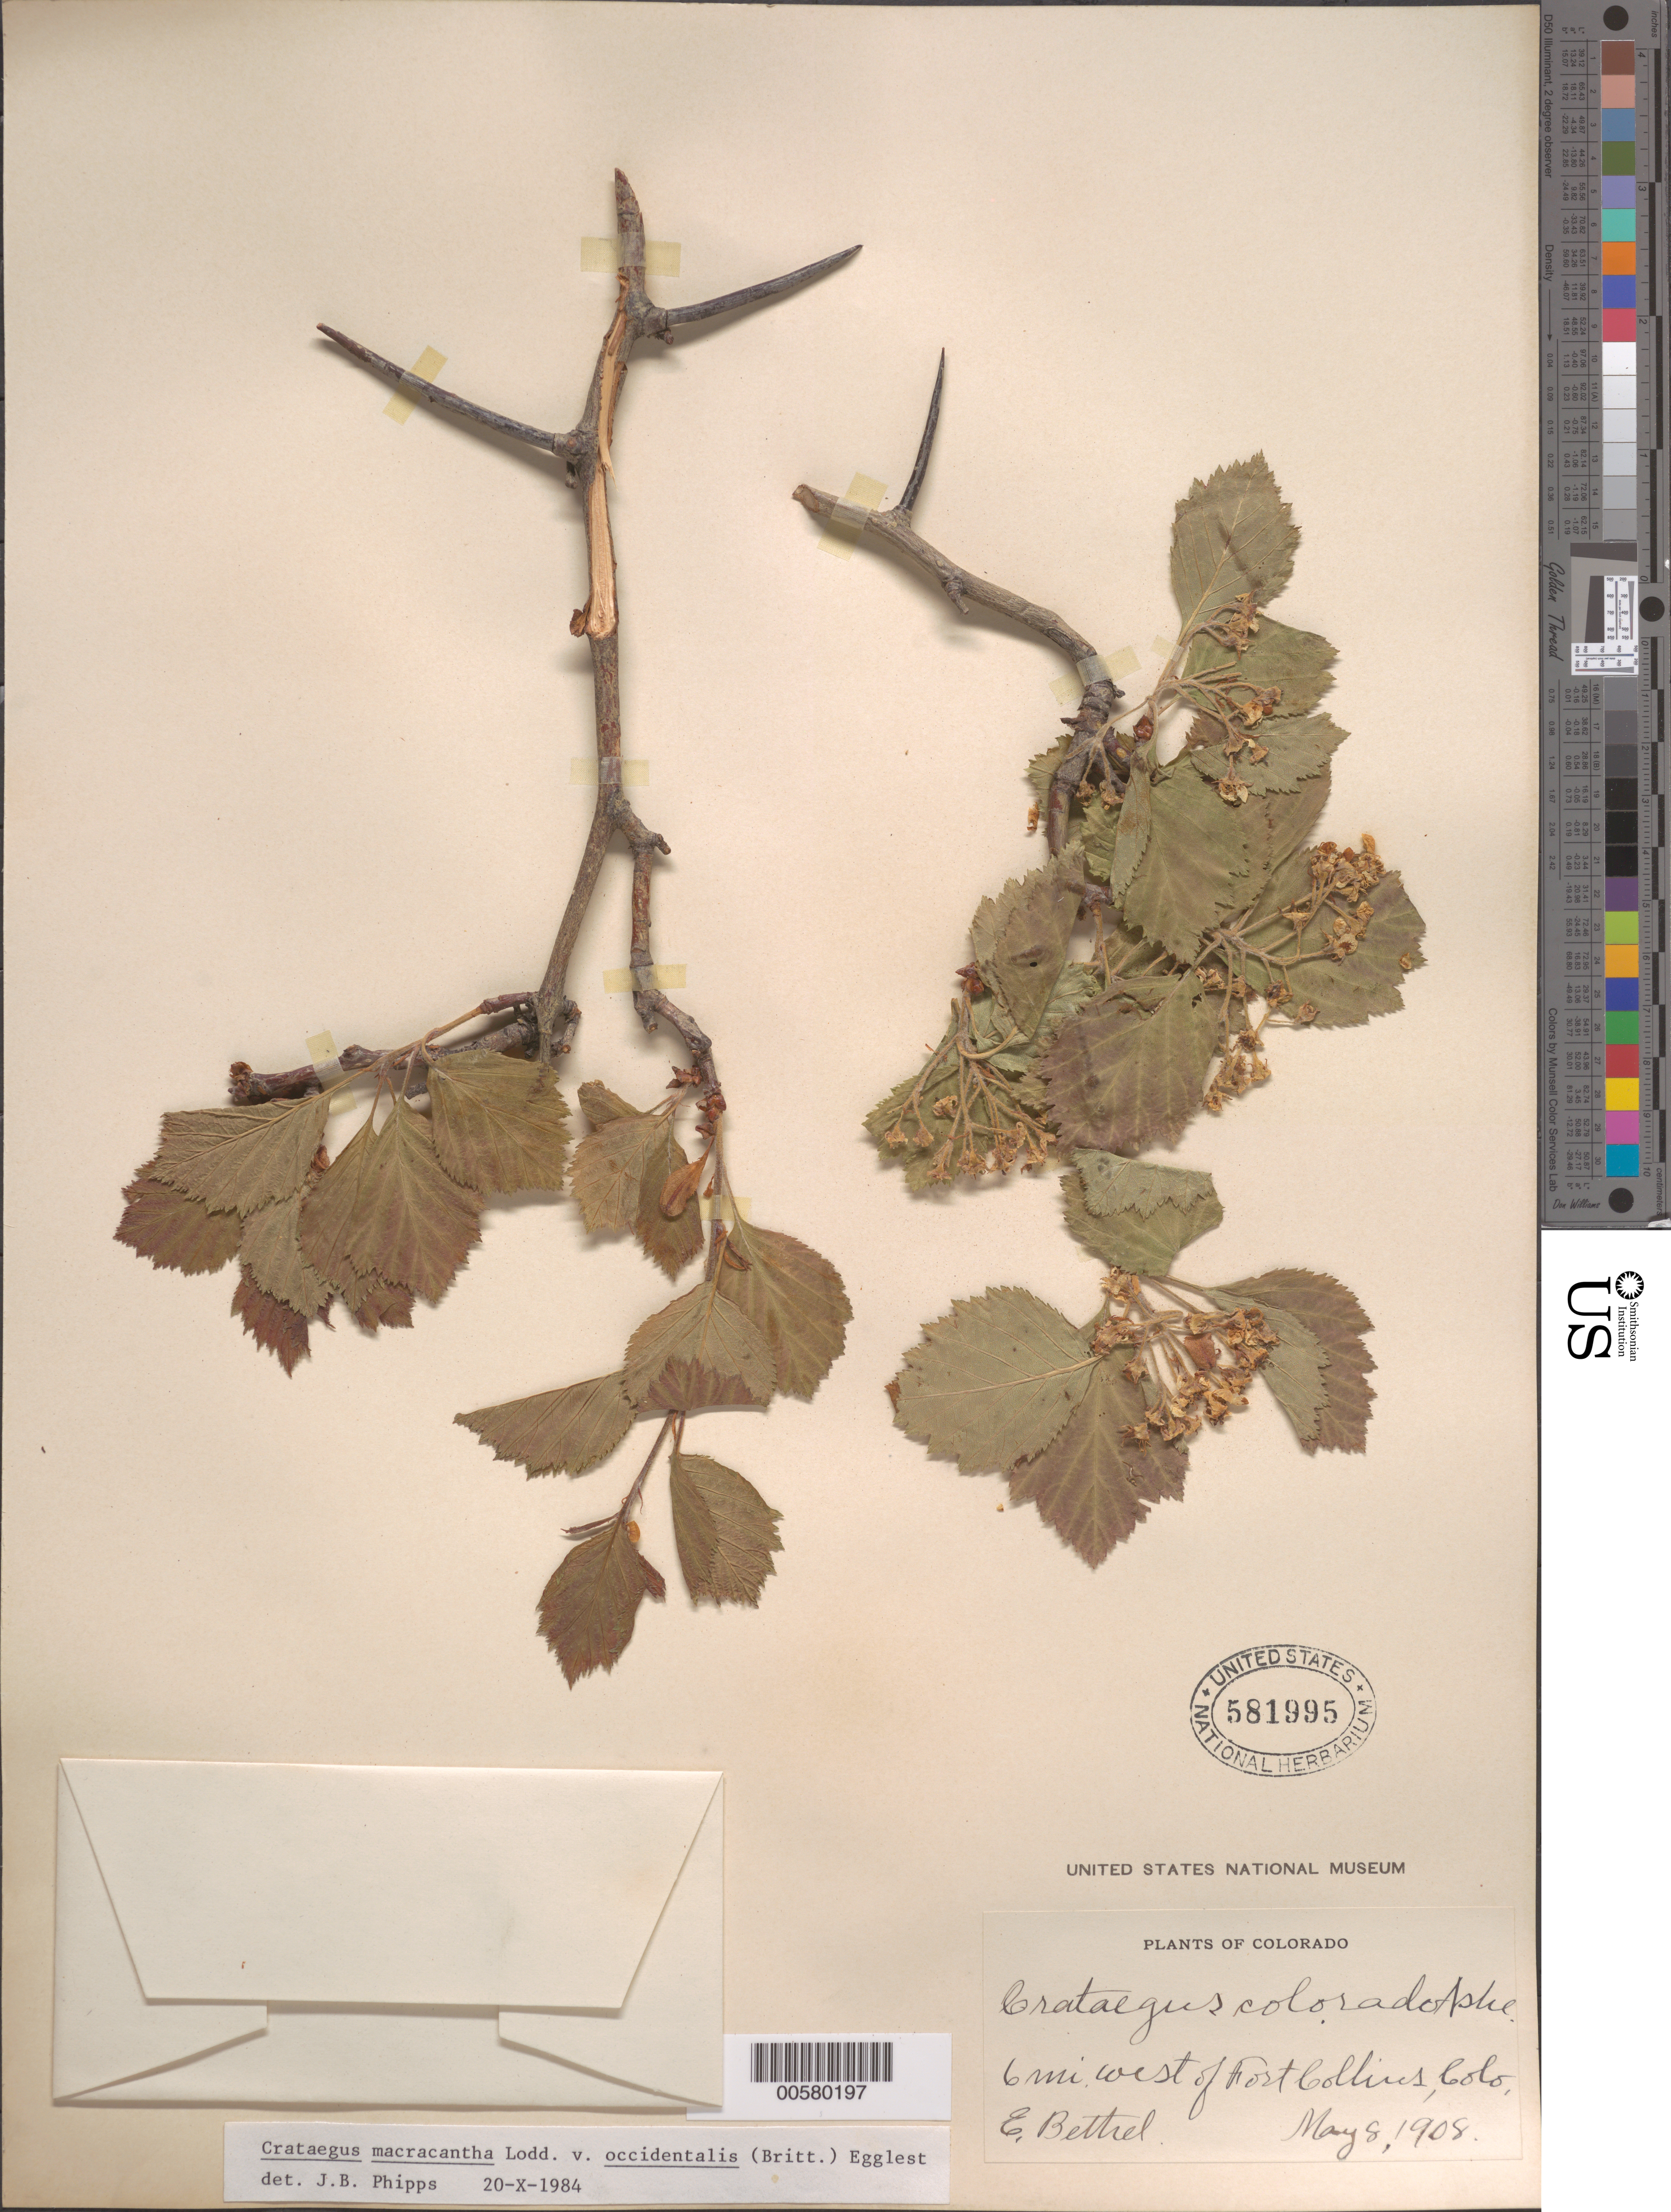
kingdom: Plantae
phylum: Tracheophyta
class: Magnoliopsida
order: Rosales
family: Rosaceae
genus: Crataegus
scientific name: Crataegus macracantha var. occidentalis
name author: (Britton) Eggl.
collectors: E. Bethel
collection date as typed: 06 May 1908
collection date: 1908-05-06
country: United States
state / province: Colorado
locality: W of Fort Collins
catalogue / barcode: US 581995